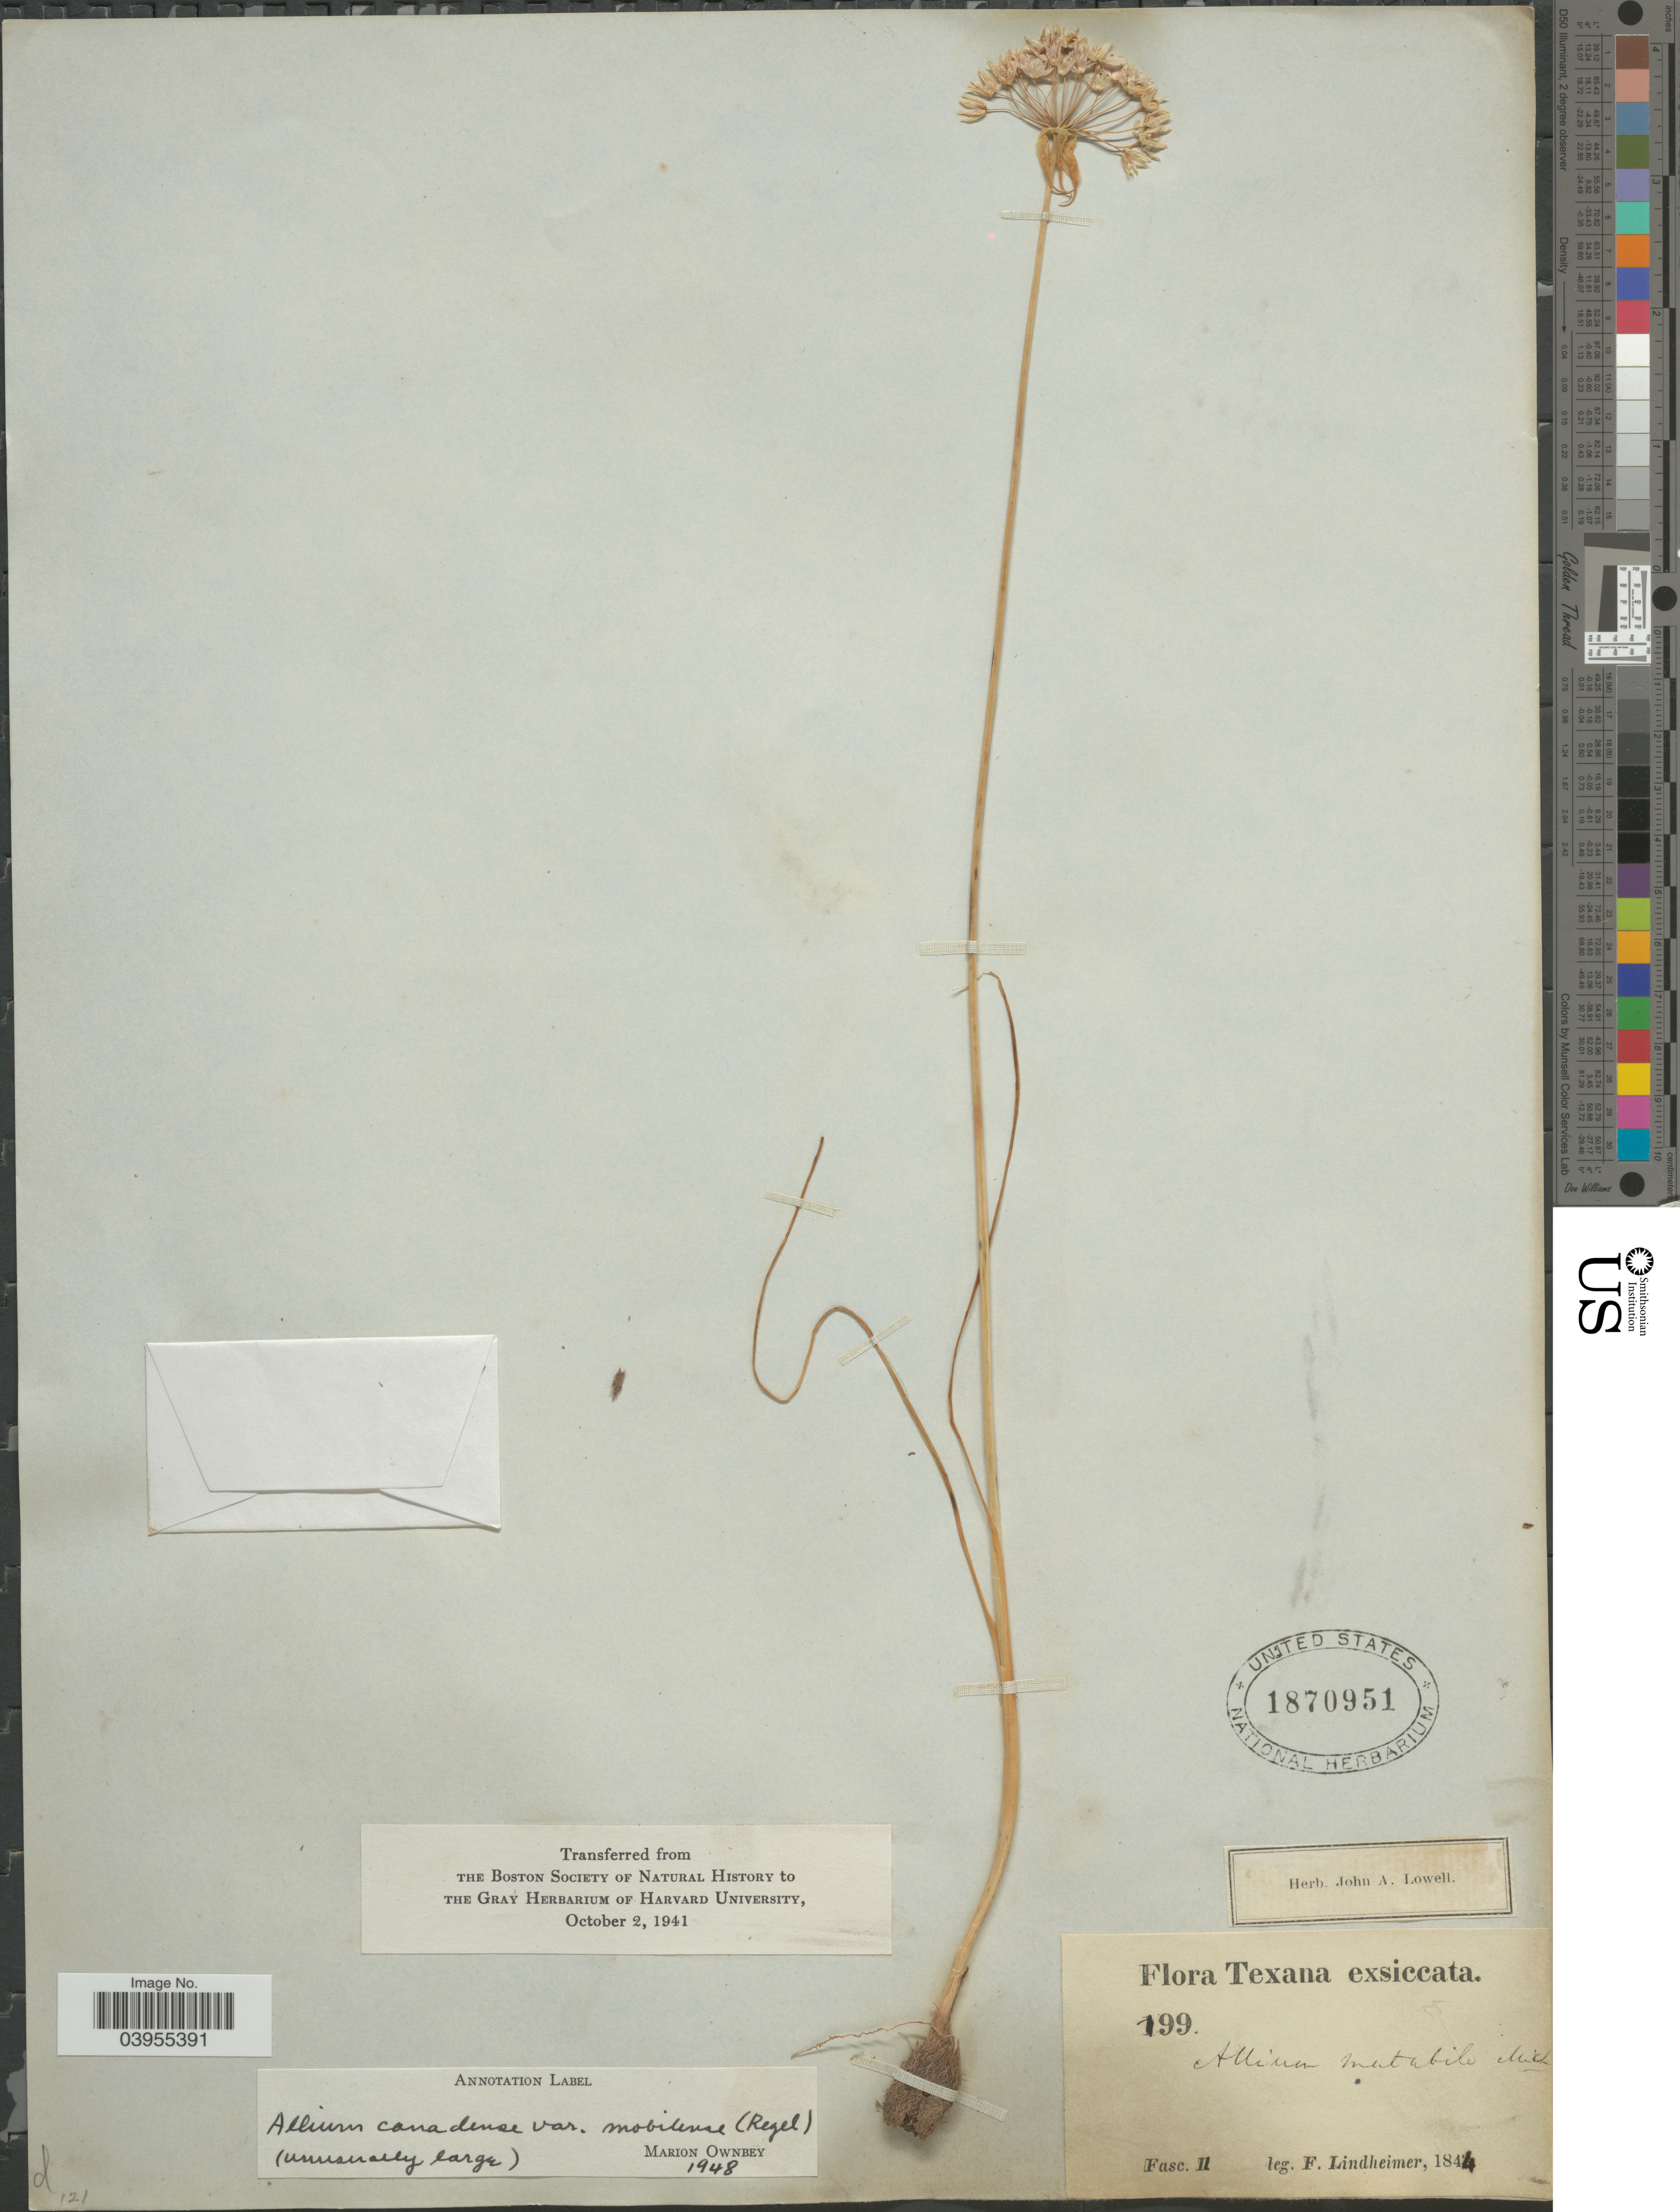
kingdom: Plantae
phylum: Tracheophyta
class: Liliopsida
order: Asparagales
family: Amaryllidaceae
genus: Allium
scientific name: Allium canadense var. mobilense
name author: (Regel) Traub & Ownbey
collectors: F. Lindheimer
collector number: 199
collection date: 1844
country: United States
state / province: Texas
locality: Fasc. II.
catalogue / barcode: US 1870951